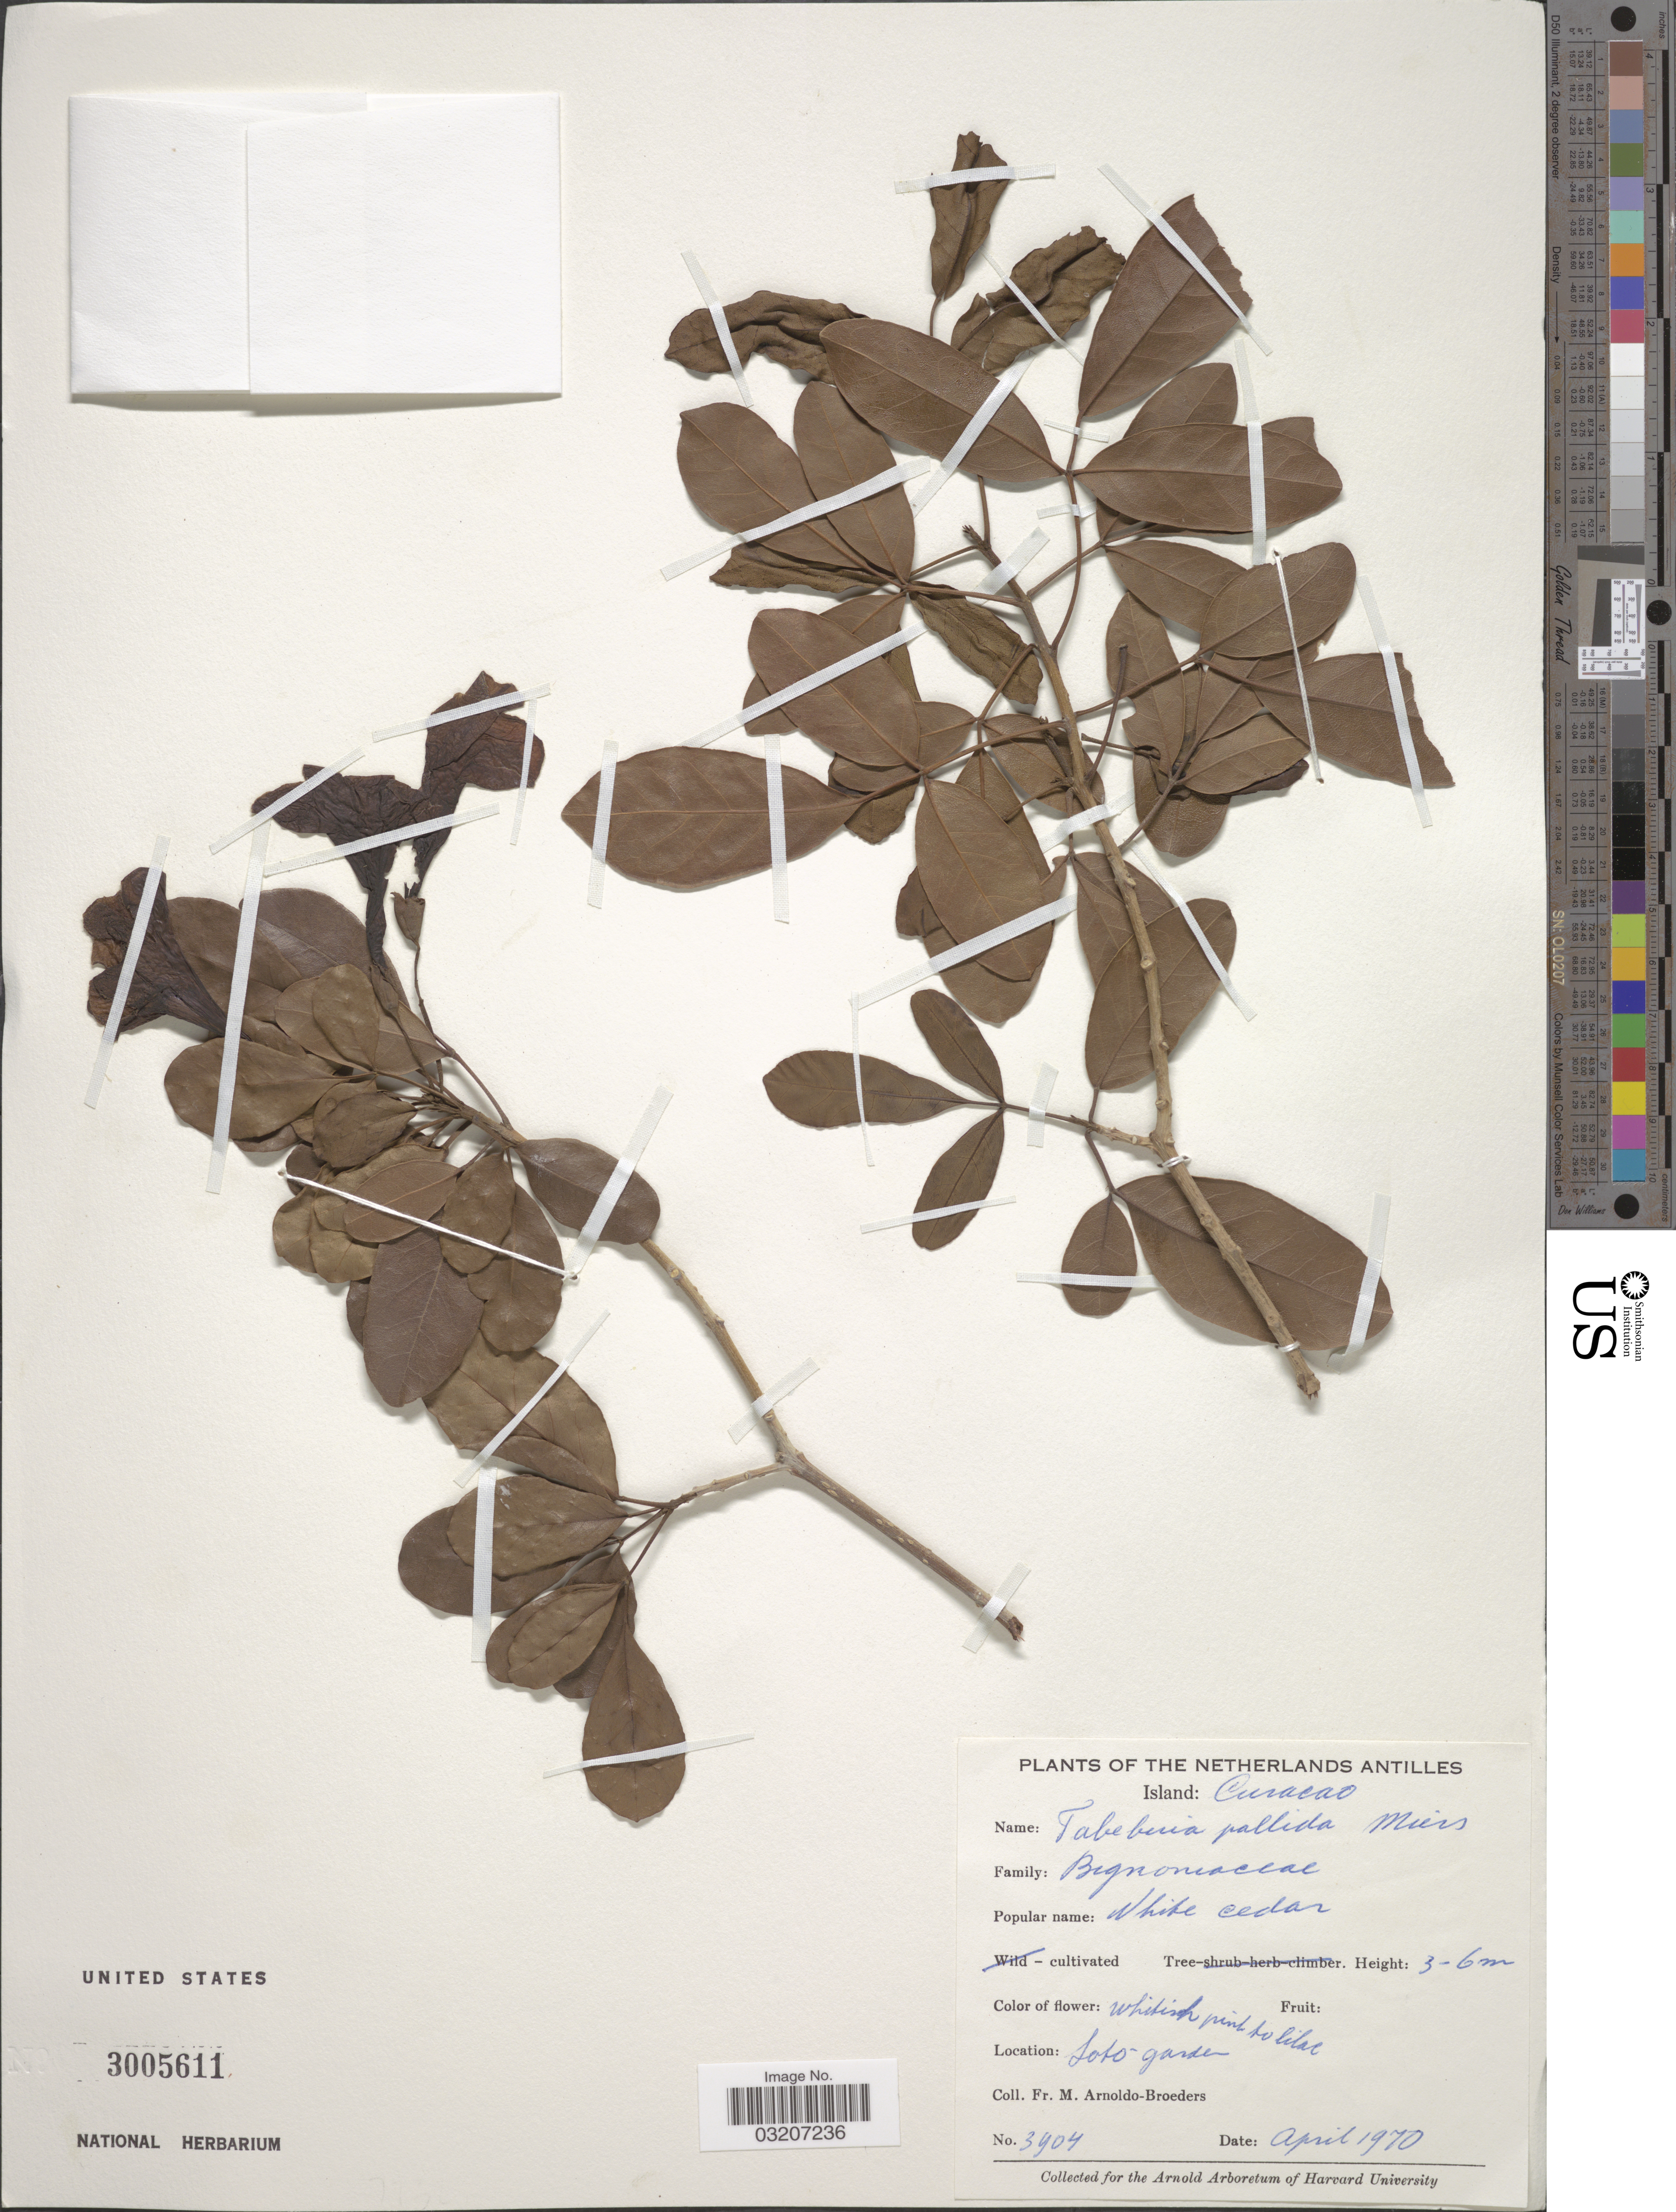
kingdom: Plantae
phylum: Tracheophyta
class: Magnoliopsida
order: Lamiales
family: Bignoniaceae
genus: Tabebuia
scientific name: Tabebuia pallida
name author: (Lindl.) Miers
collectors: N. Arnoldo-Broeders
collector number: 3904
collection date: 1970-04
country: Curaçao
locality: The Netherlands Antilles, Soto-garden.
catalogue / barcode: US 3005611